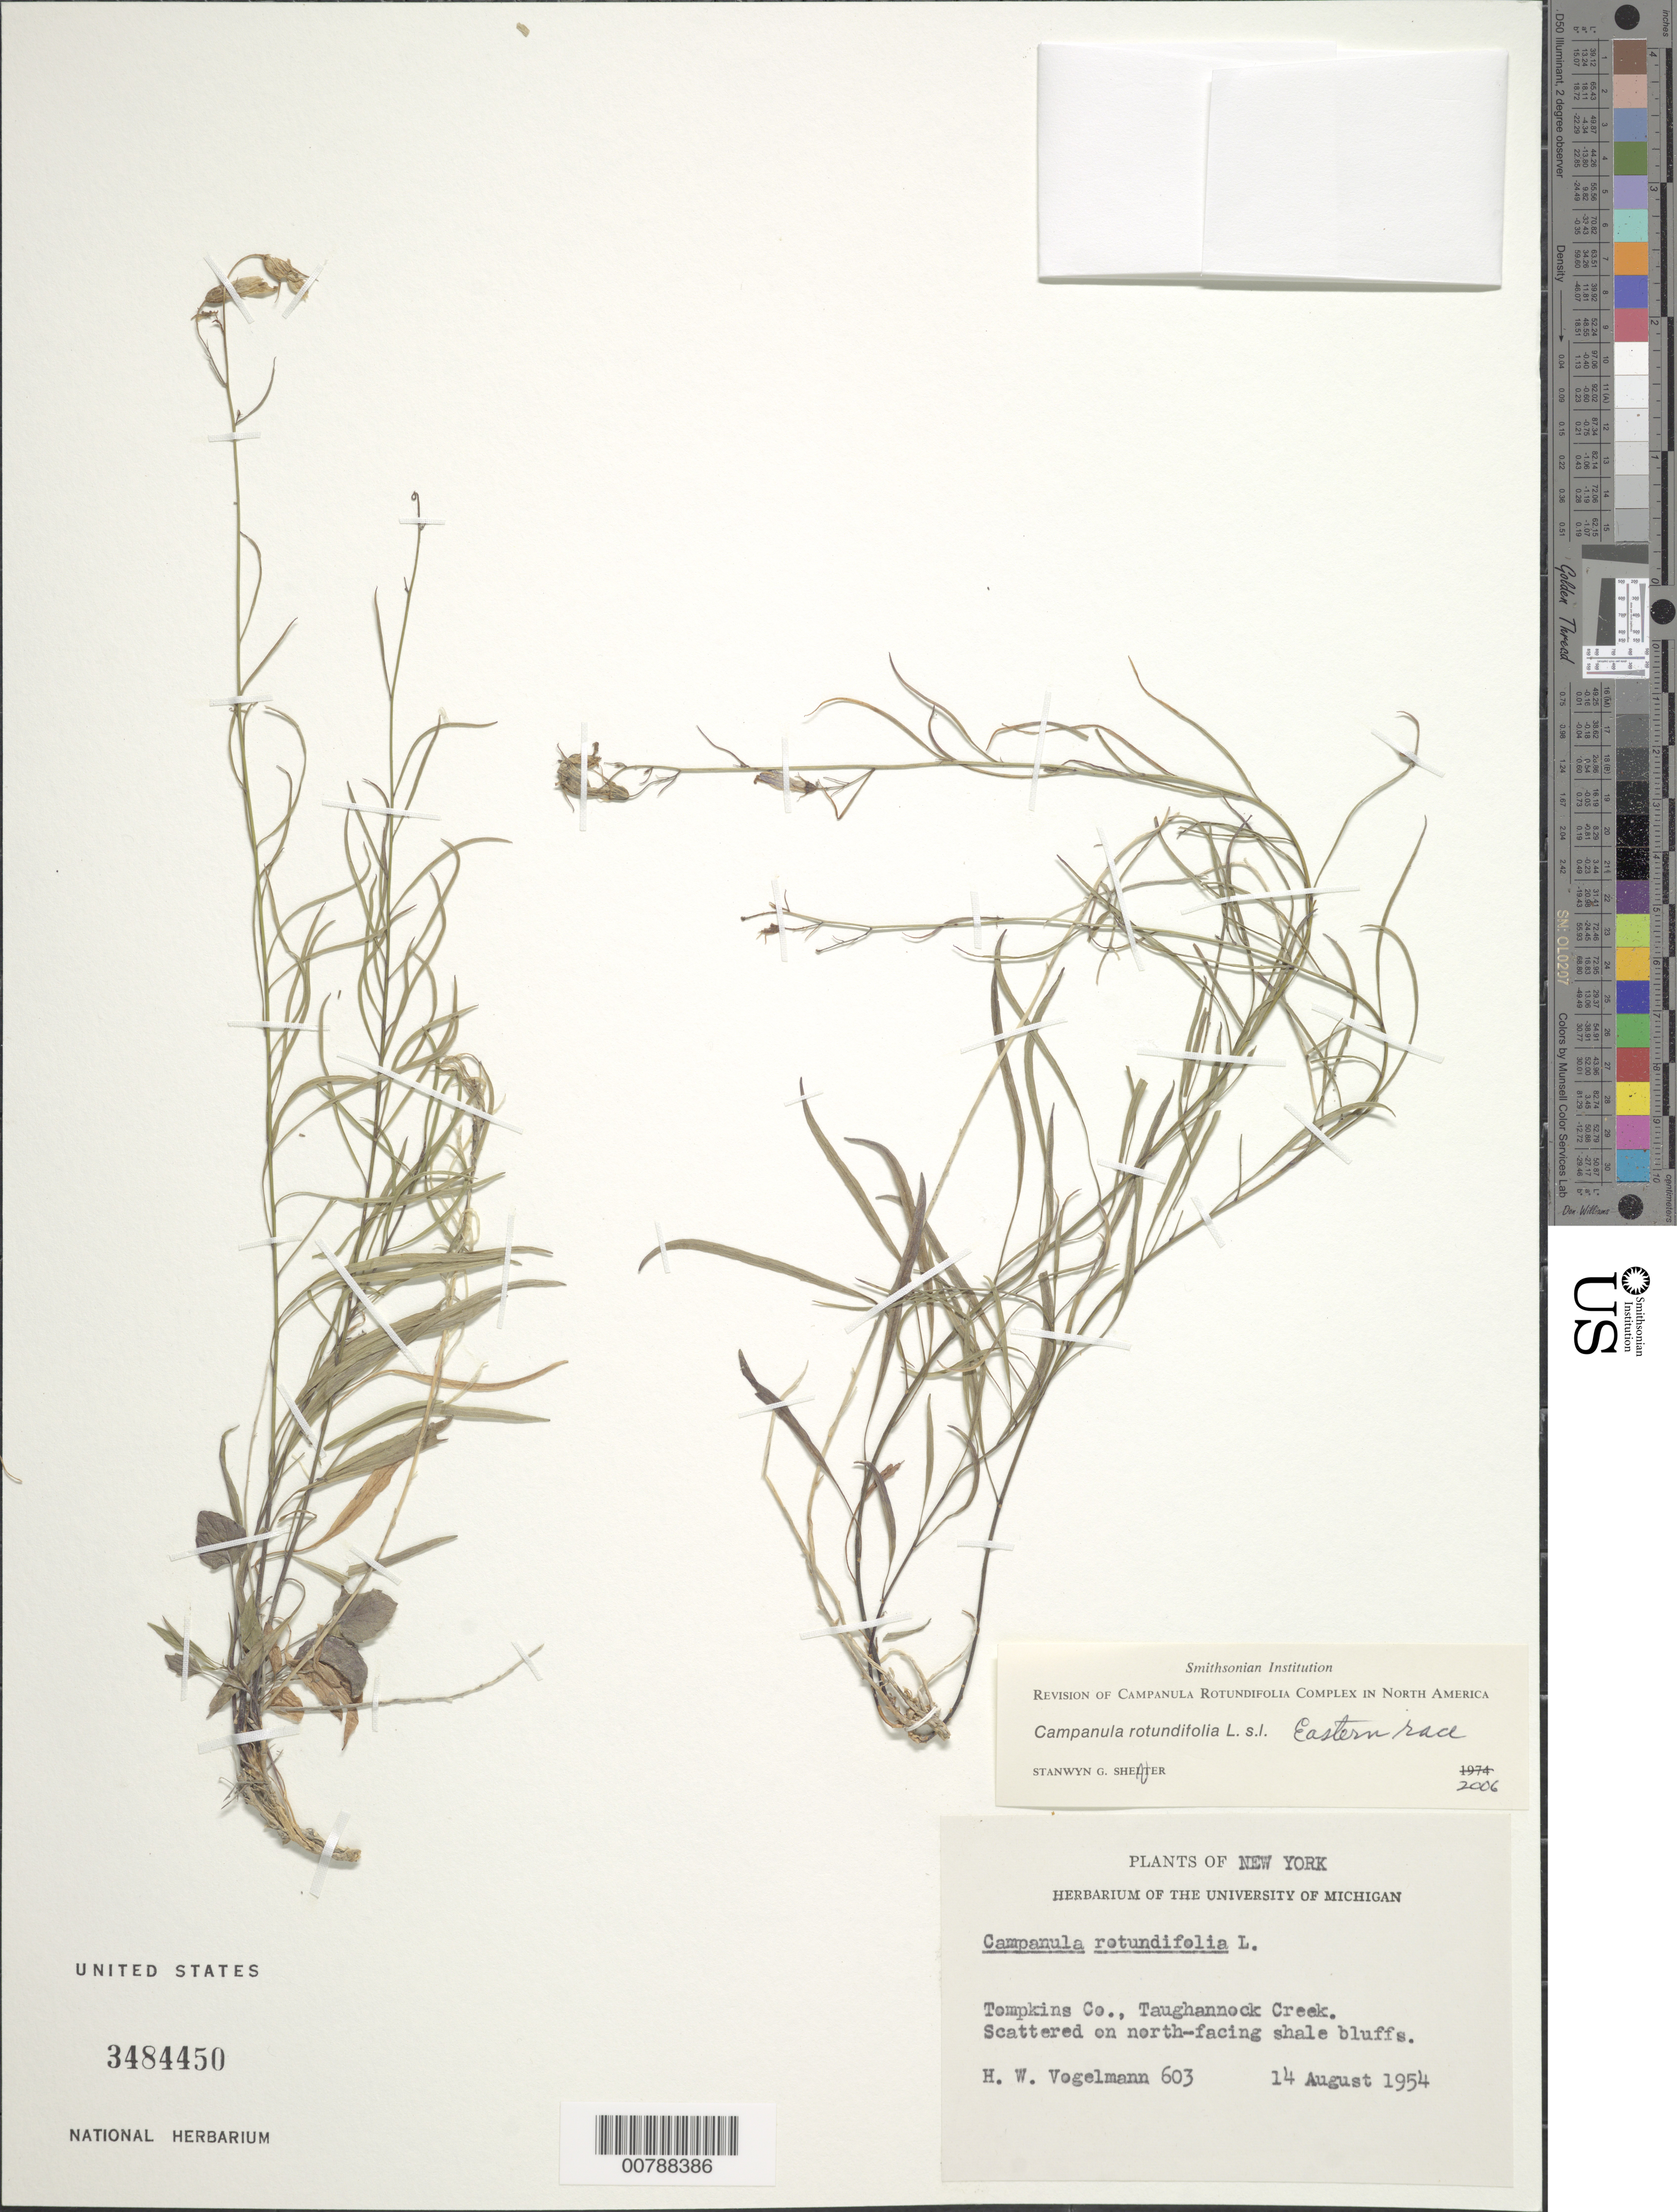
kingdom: Plantae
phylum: Tracheophyta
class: Magnoliopsida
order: Asterales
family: Campanulaceae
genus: Campanula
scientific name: Campanula rotundifolia L. Cordilleran race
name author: L.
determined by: Shetler, Stanwyn G., (US), NMNH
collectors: H. Vogelmann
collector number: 603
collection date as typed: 14 August 1954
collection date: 1954-08-14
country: United States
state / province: New York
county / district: Tompkins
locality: Taughannock Creek.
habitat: Scattered on north-facing shale bluffs.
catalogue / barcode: US 3484450